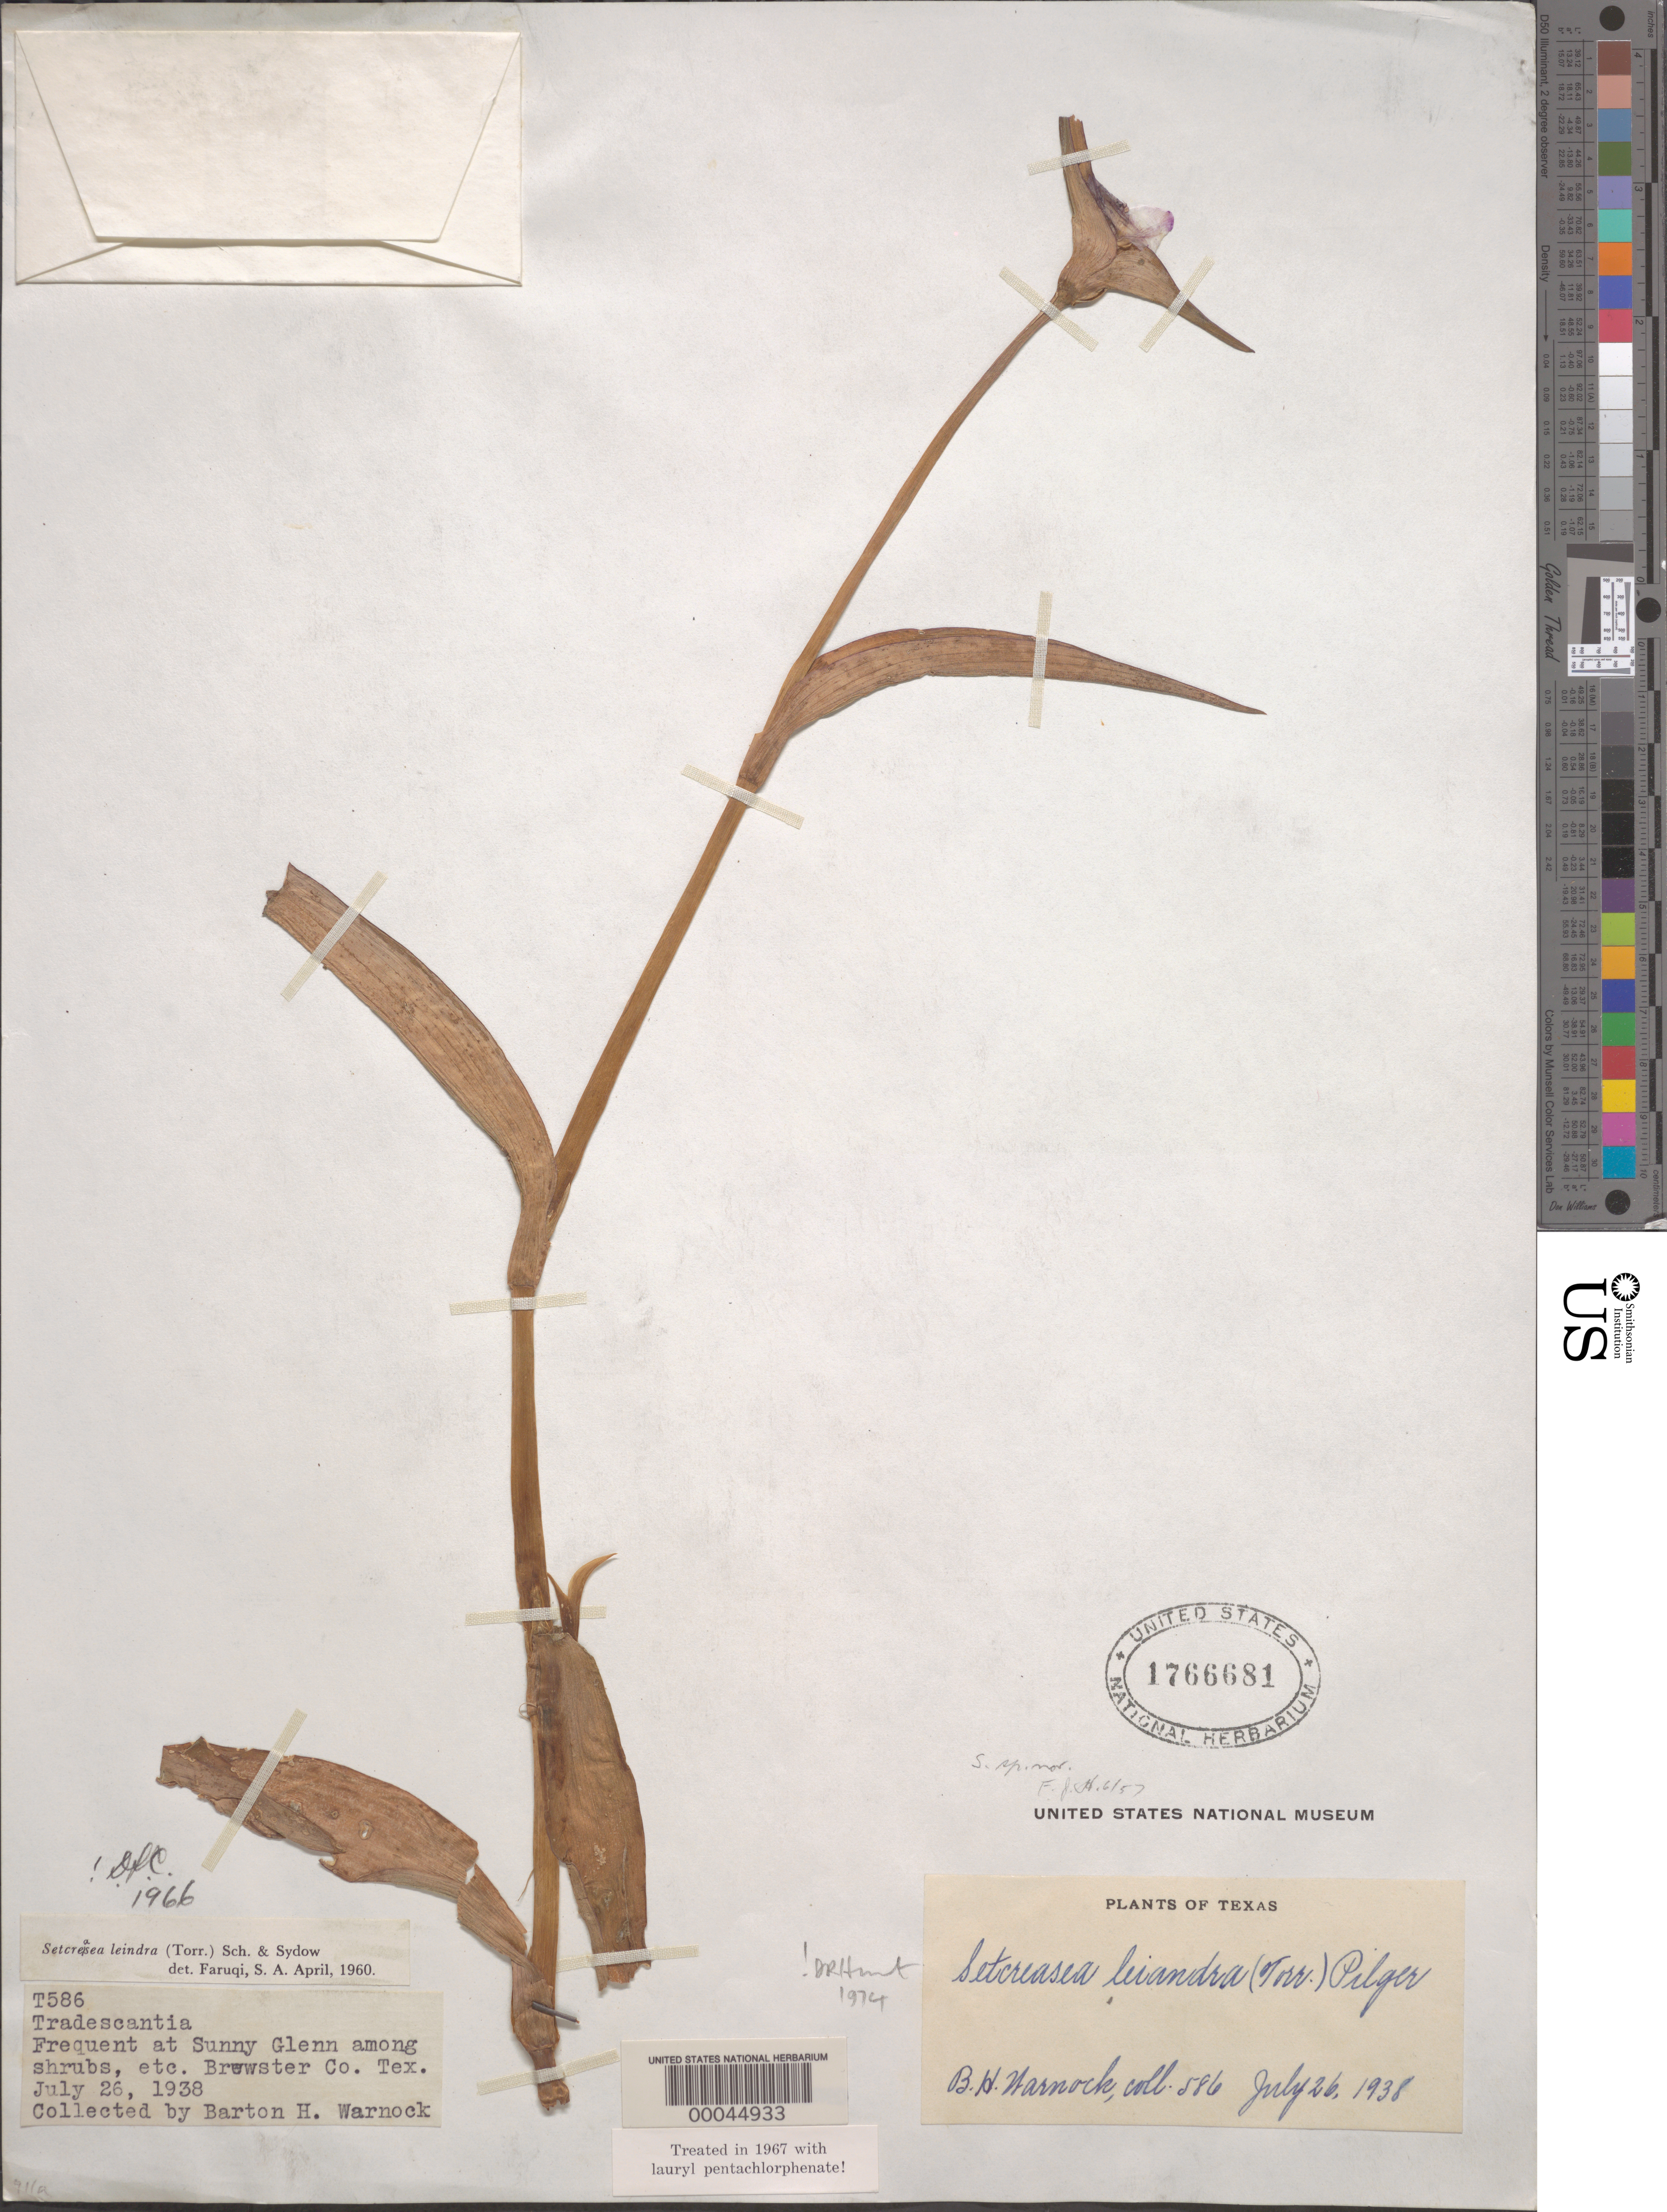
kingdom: Plantae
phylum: Tracheophyta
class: Liliopsida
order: Commelinales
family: Commelinaceae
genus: Tradescantia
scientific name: Tradescantia leiandra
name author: Torr.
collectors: B. H. Warnock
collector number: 586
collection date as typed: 26 Jul 1938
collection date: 1938-07-26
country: United States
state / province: Texas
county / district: Brewster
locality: Sunny glenn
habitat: Among shrubs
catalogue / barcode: US 1766681